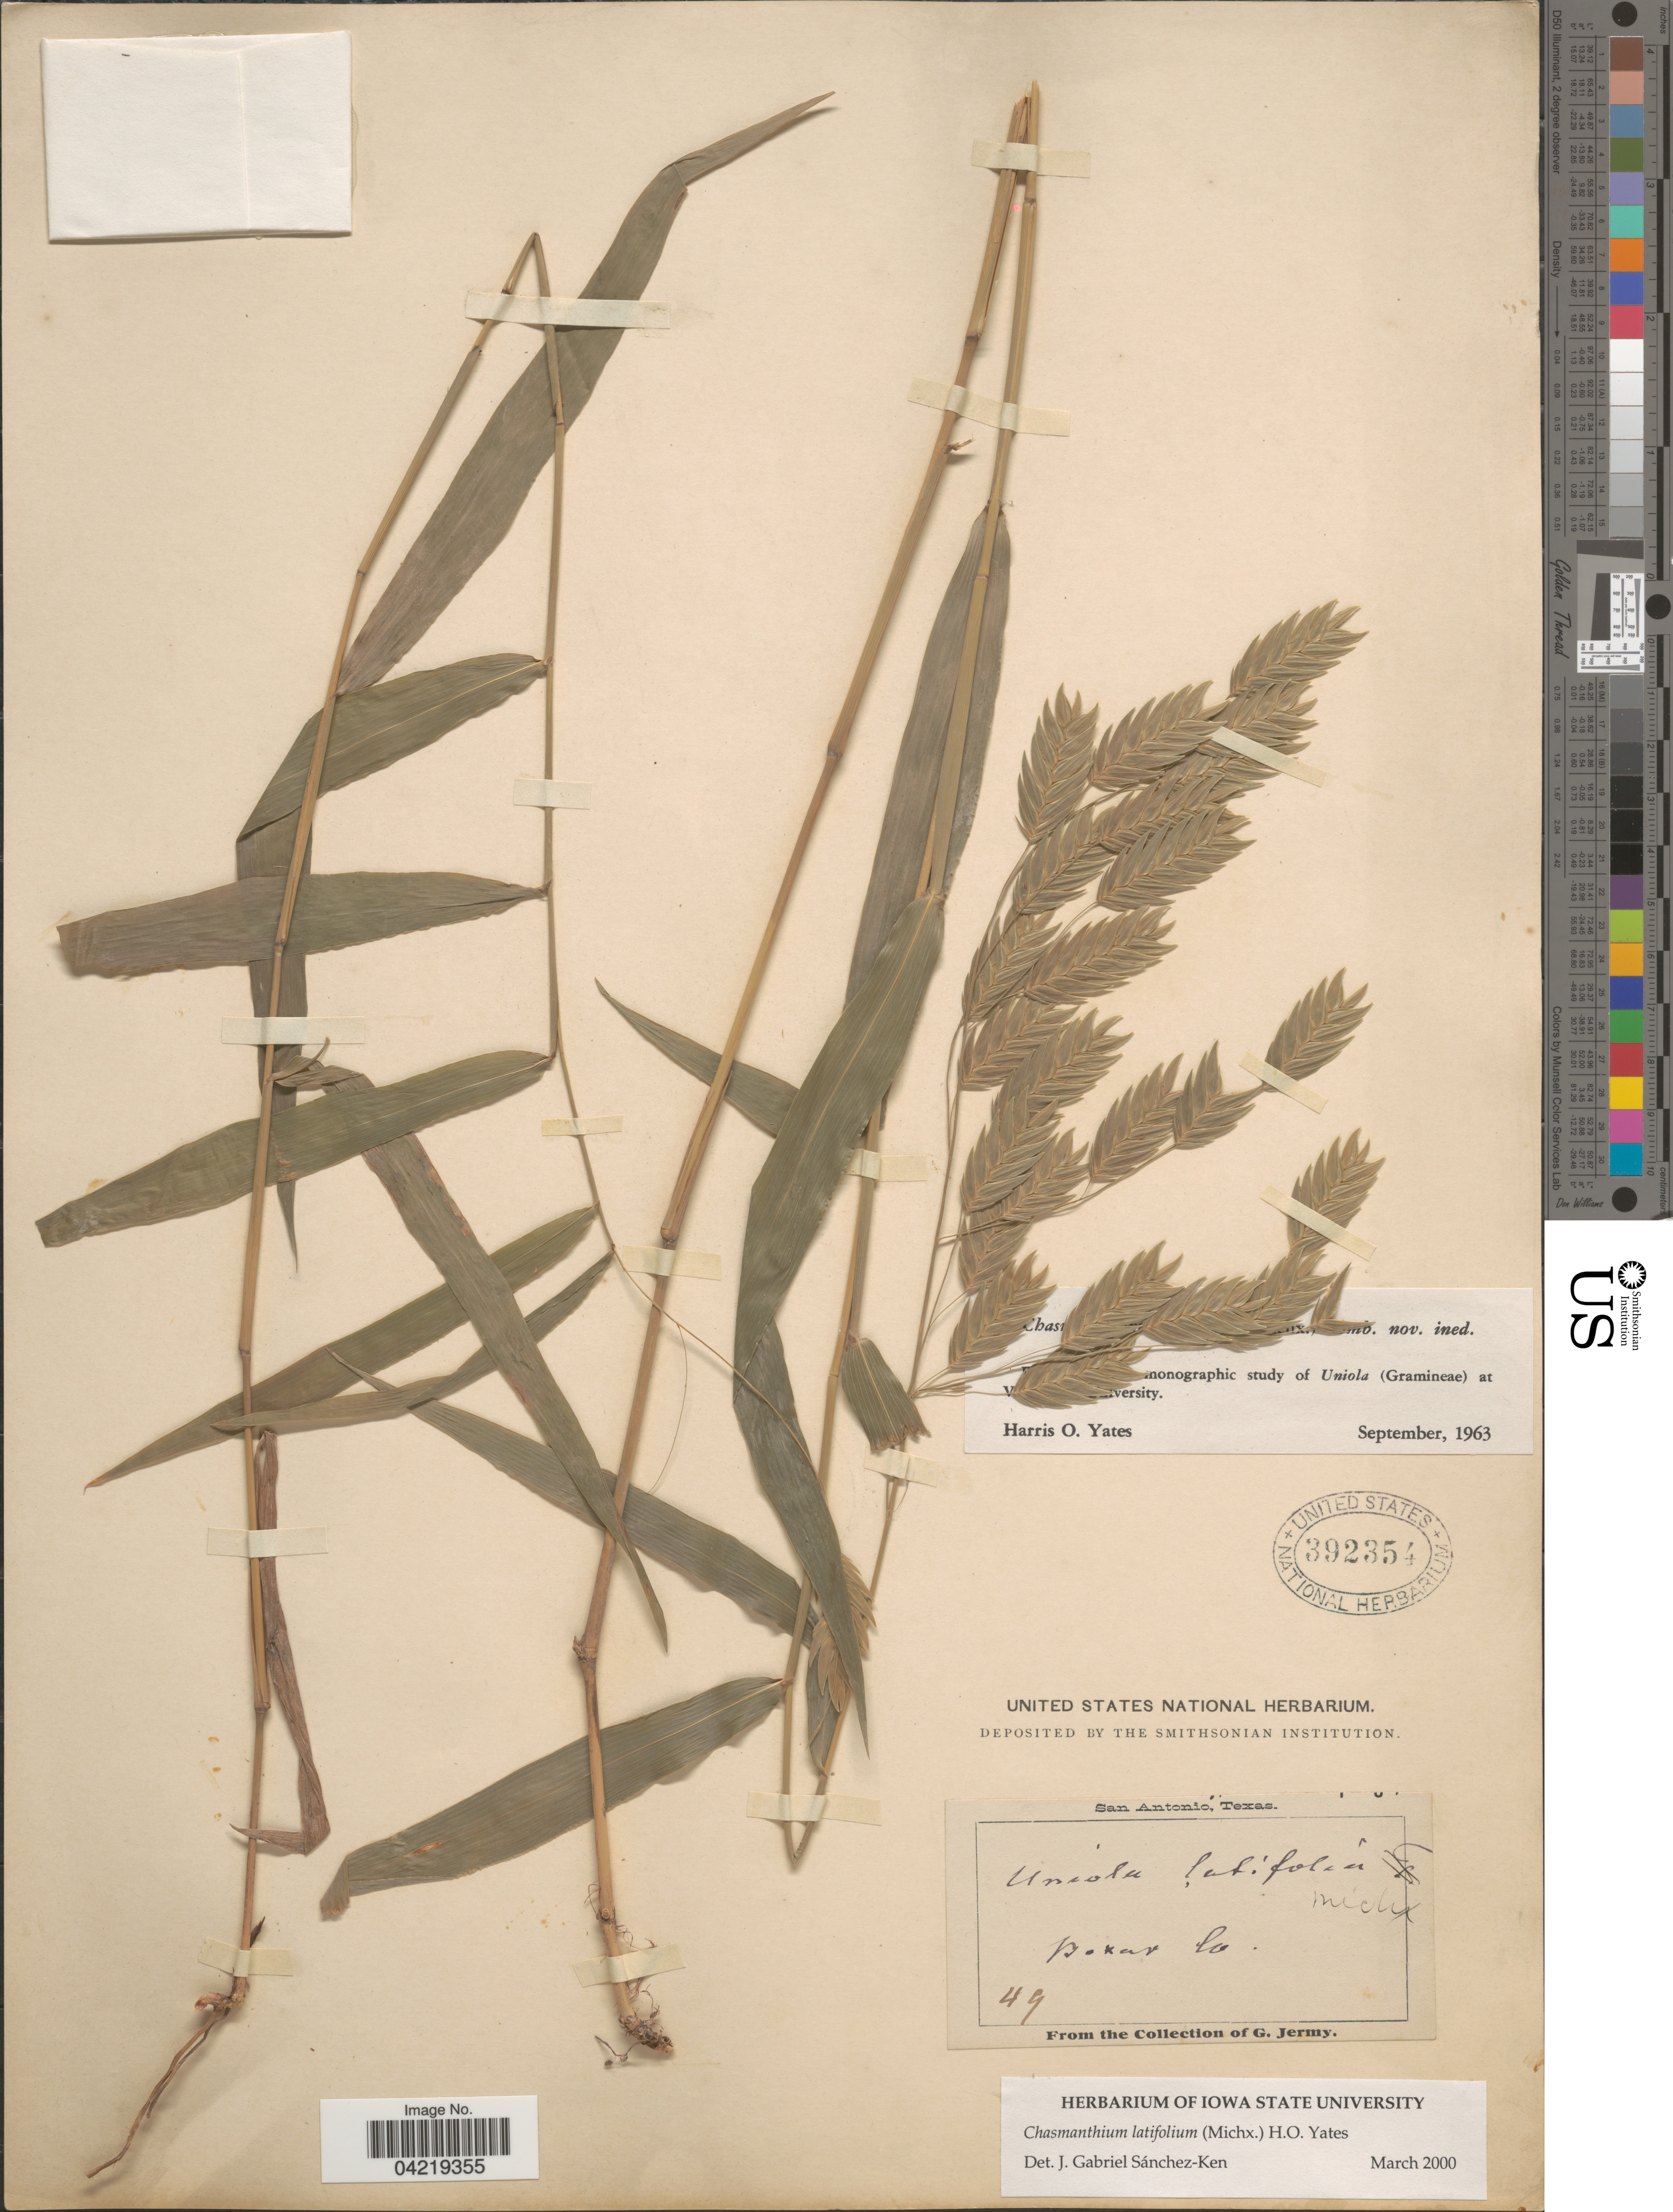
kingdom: Plantae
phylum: Tracheophyta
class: Liliopsida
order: Poales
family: Poaceae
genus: Chasmanthium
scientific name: Chasmanthium latifolium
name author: (Michx.) H.O. Yates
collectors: G. Jermy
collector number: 49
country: United States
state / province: Texas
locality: San Antonio. Bexar Co.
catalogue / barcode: US 392354